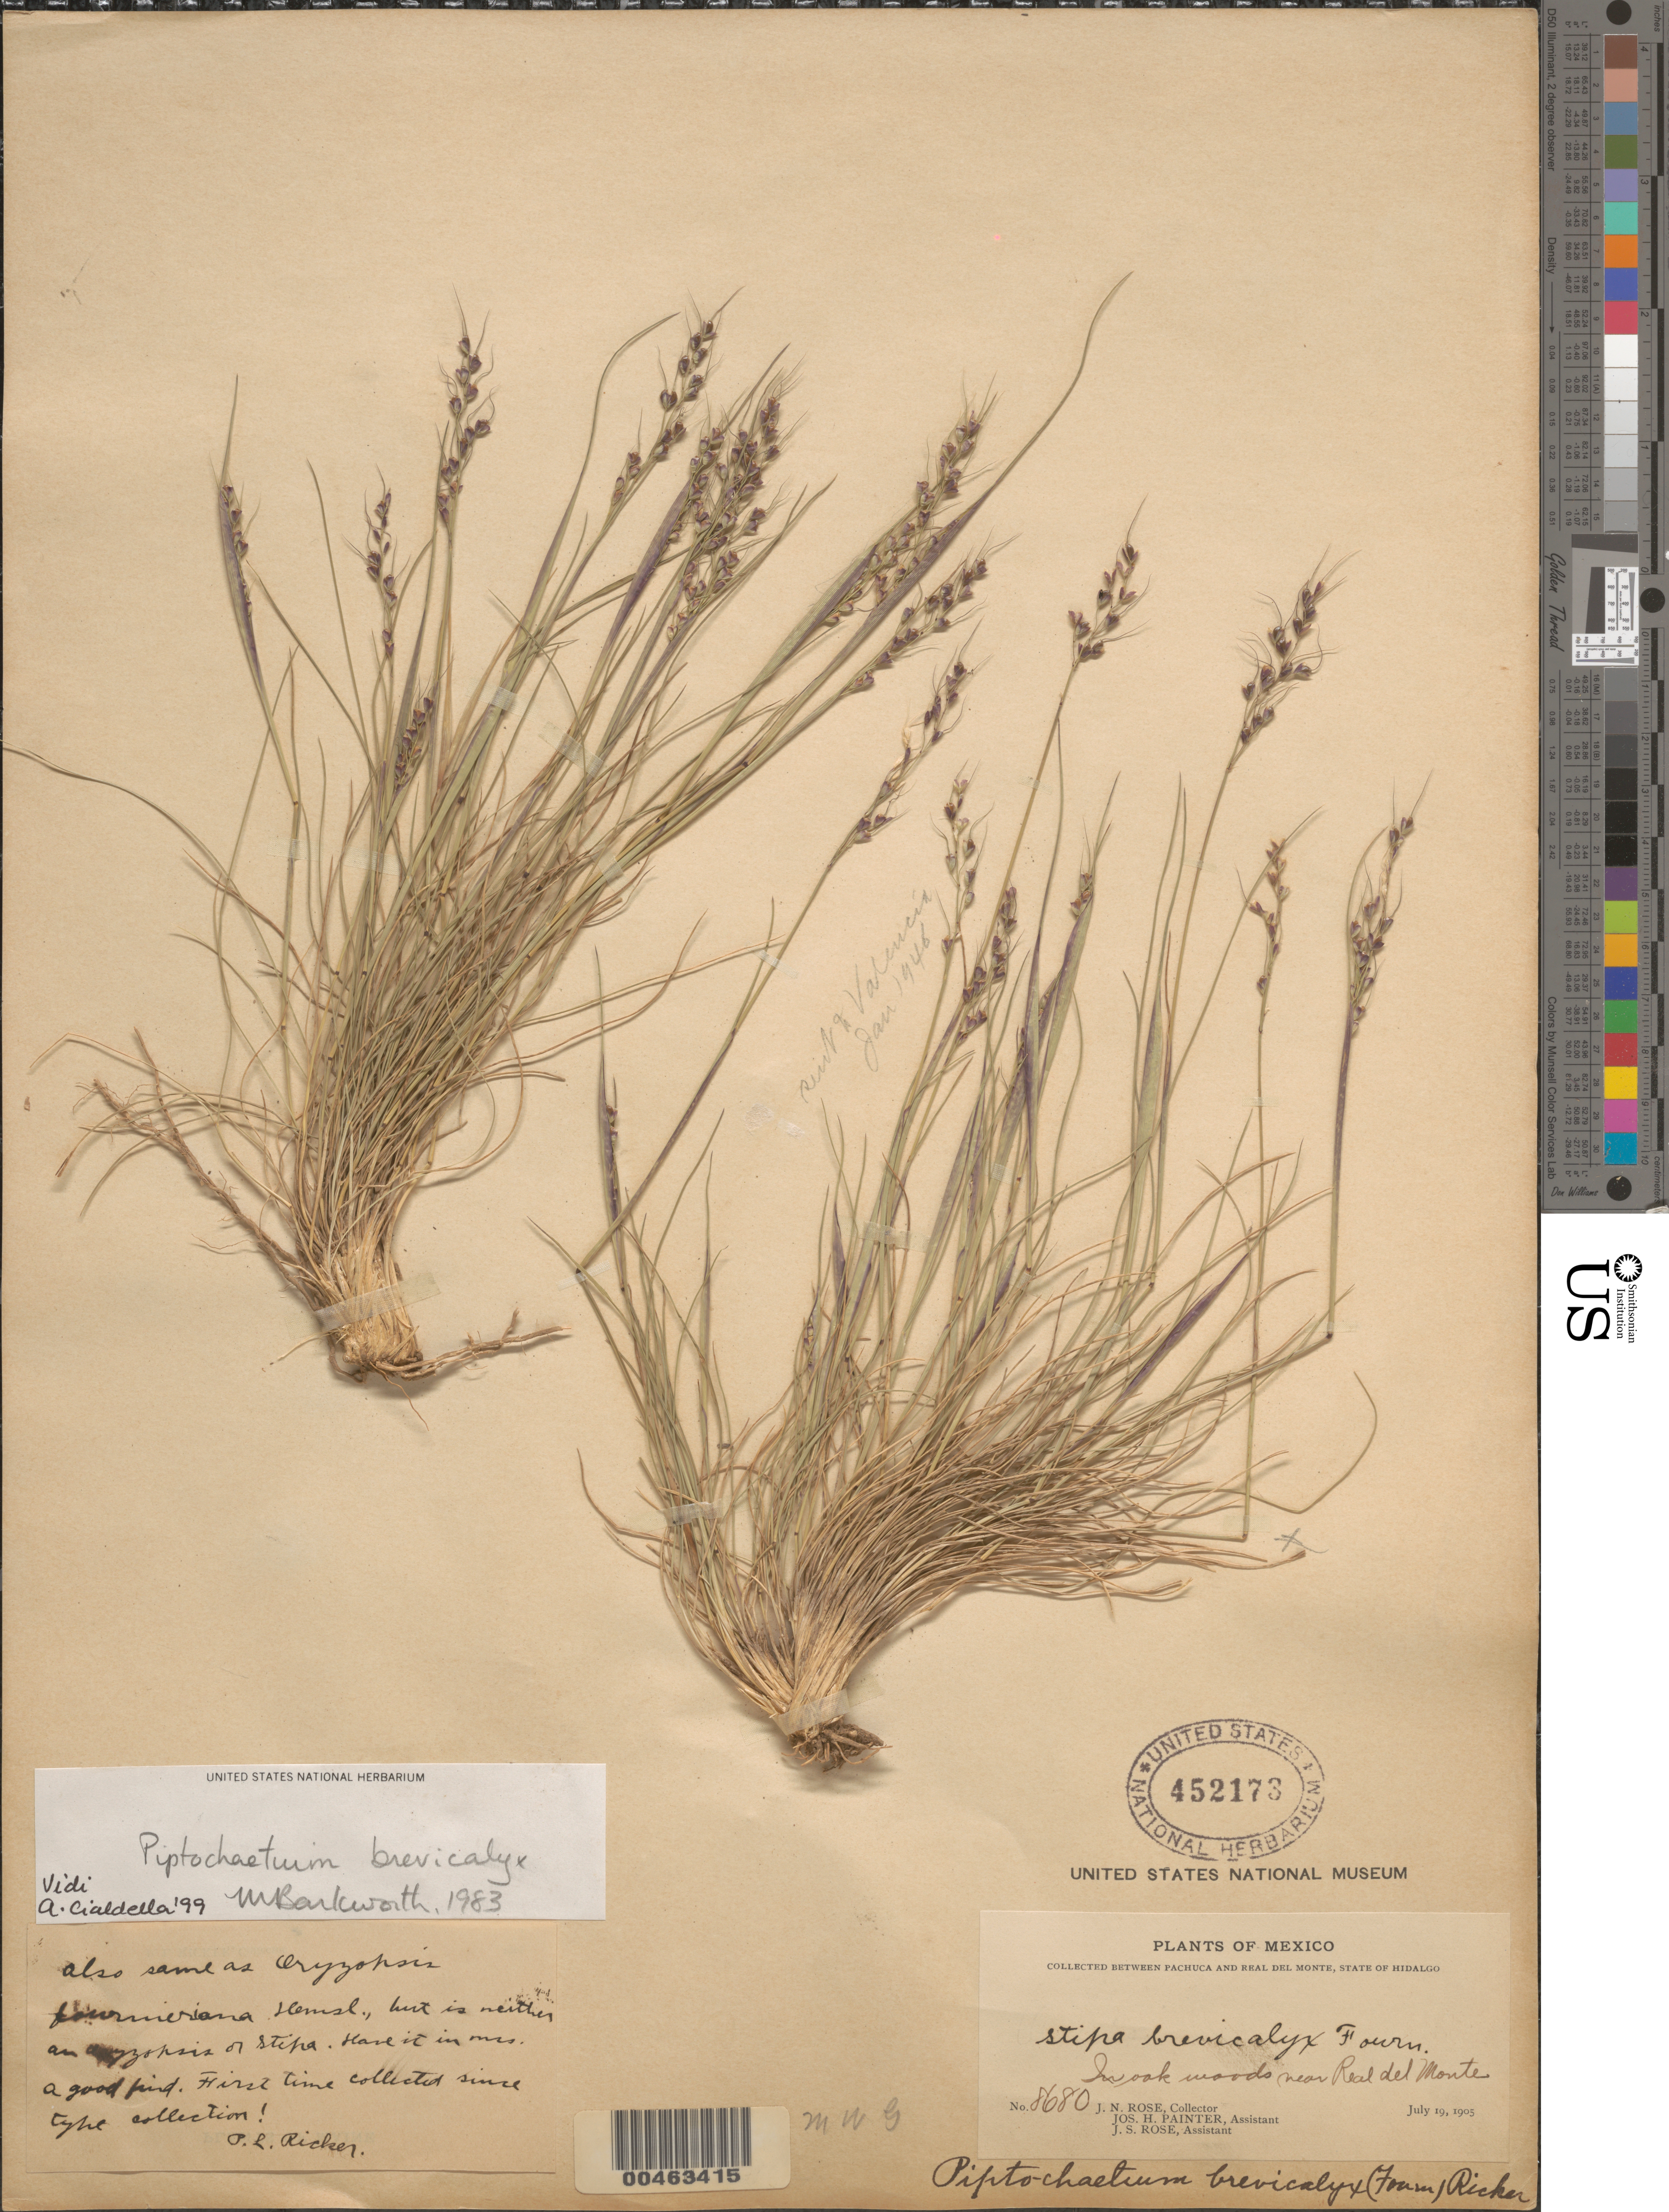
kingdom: Plantae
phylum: Tracheophyta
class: Liliopsida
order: Poales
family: Poaceae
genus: Piptochaetium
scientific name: Piptochaetium brevicalyx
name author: (E. Fourn.)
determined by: Barkworth, M. E.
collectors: J. N. Rose, J. H. Painter & J. S. Rose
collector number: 8680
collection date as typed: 19 Jul 1905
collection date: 1905-07-19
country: Mexico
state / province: Hidalgo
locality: Between Pachuca and Real del Monte, near Real del Monte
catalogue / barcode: US 452173